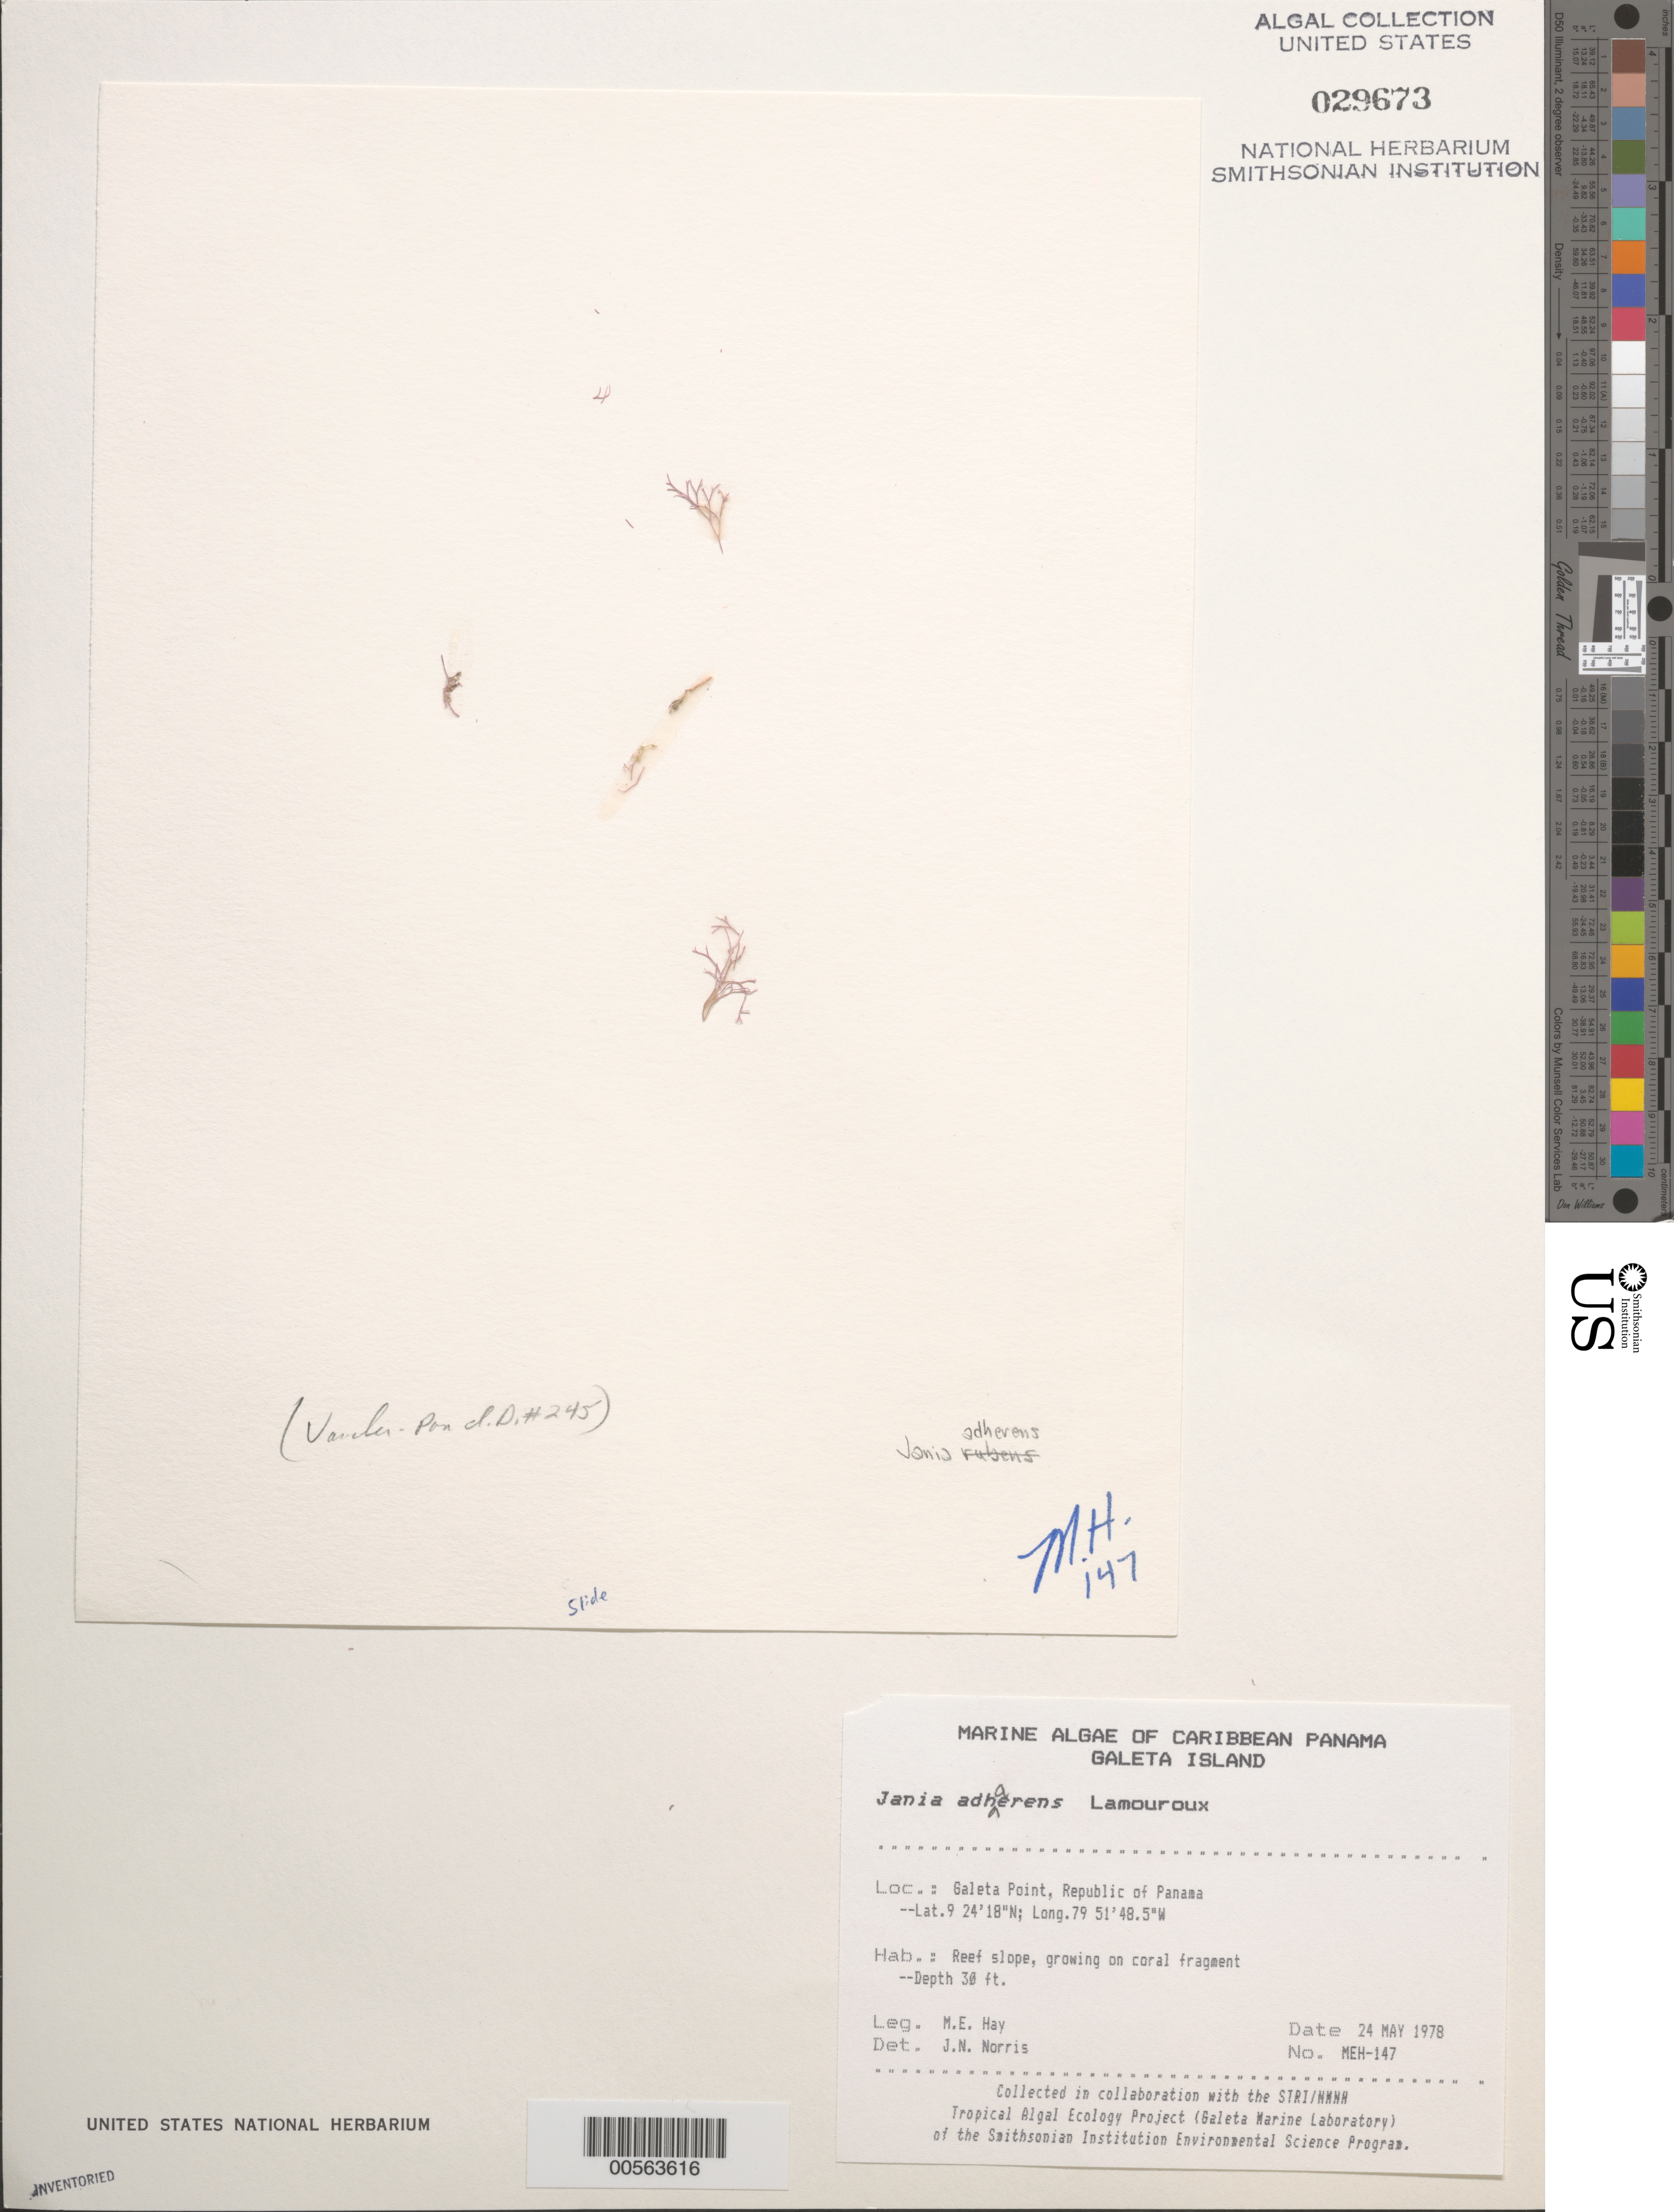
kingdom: Plantae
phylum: Rhodophyta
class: Florideophyceae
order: Corallinales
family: Corallinaceae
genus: Jania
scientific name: Jania pedunculatum var. adhaerens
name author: (J.V.Lamouroux) A.S.Harvey et al.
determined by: Algae name updating Project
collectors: M. E. Hay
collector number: MEH-147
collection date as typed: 24 May 1978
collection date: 1978-05-24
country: Panama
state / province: Colón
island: Galeta Island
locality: Galeta Point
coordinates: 9 24' 18" N, 79 51' 48.5" W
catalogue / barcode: US 29673